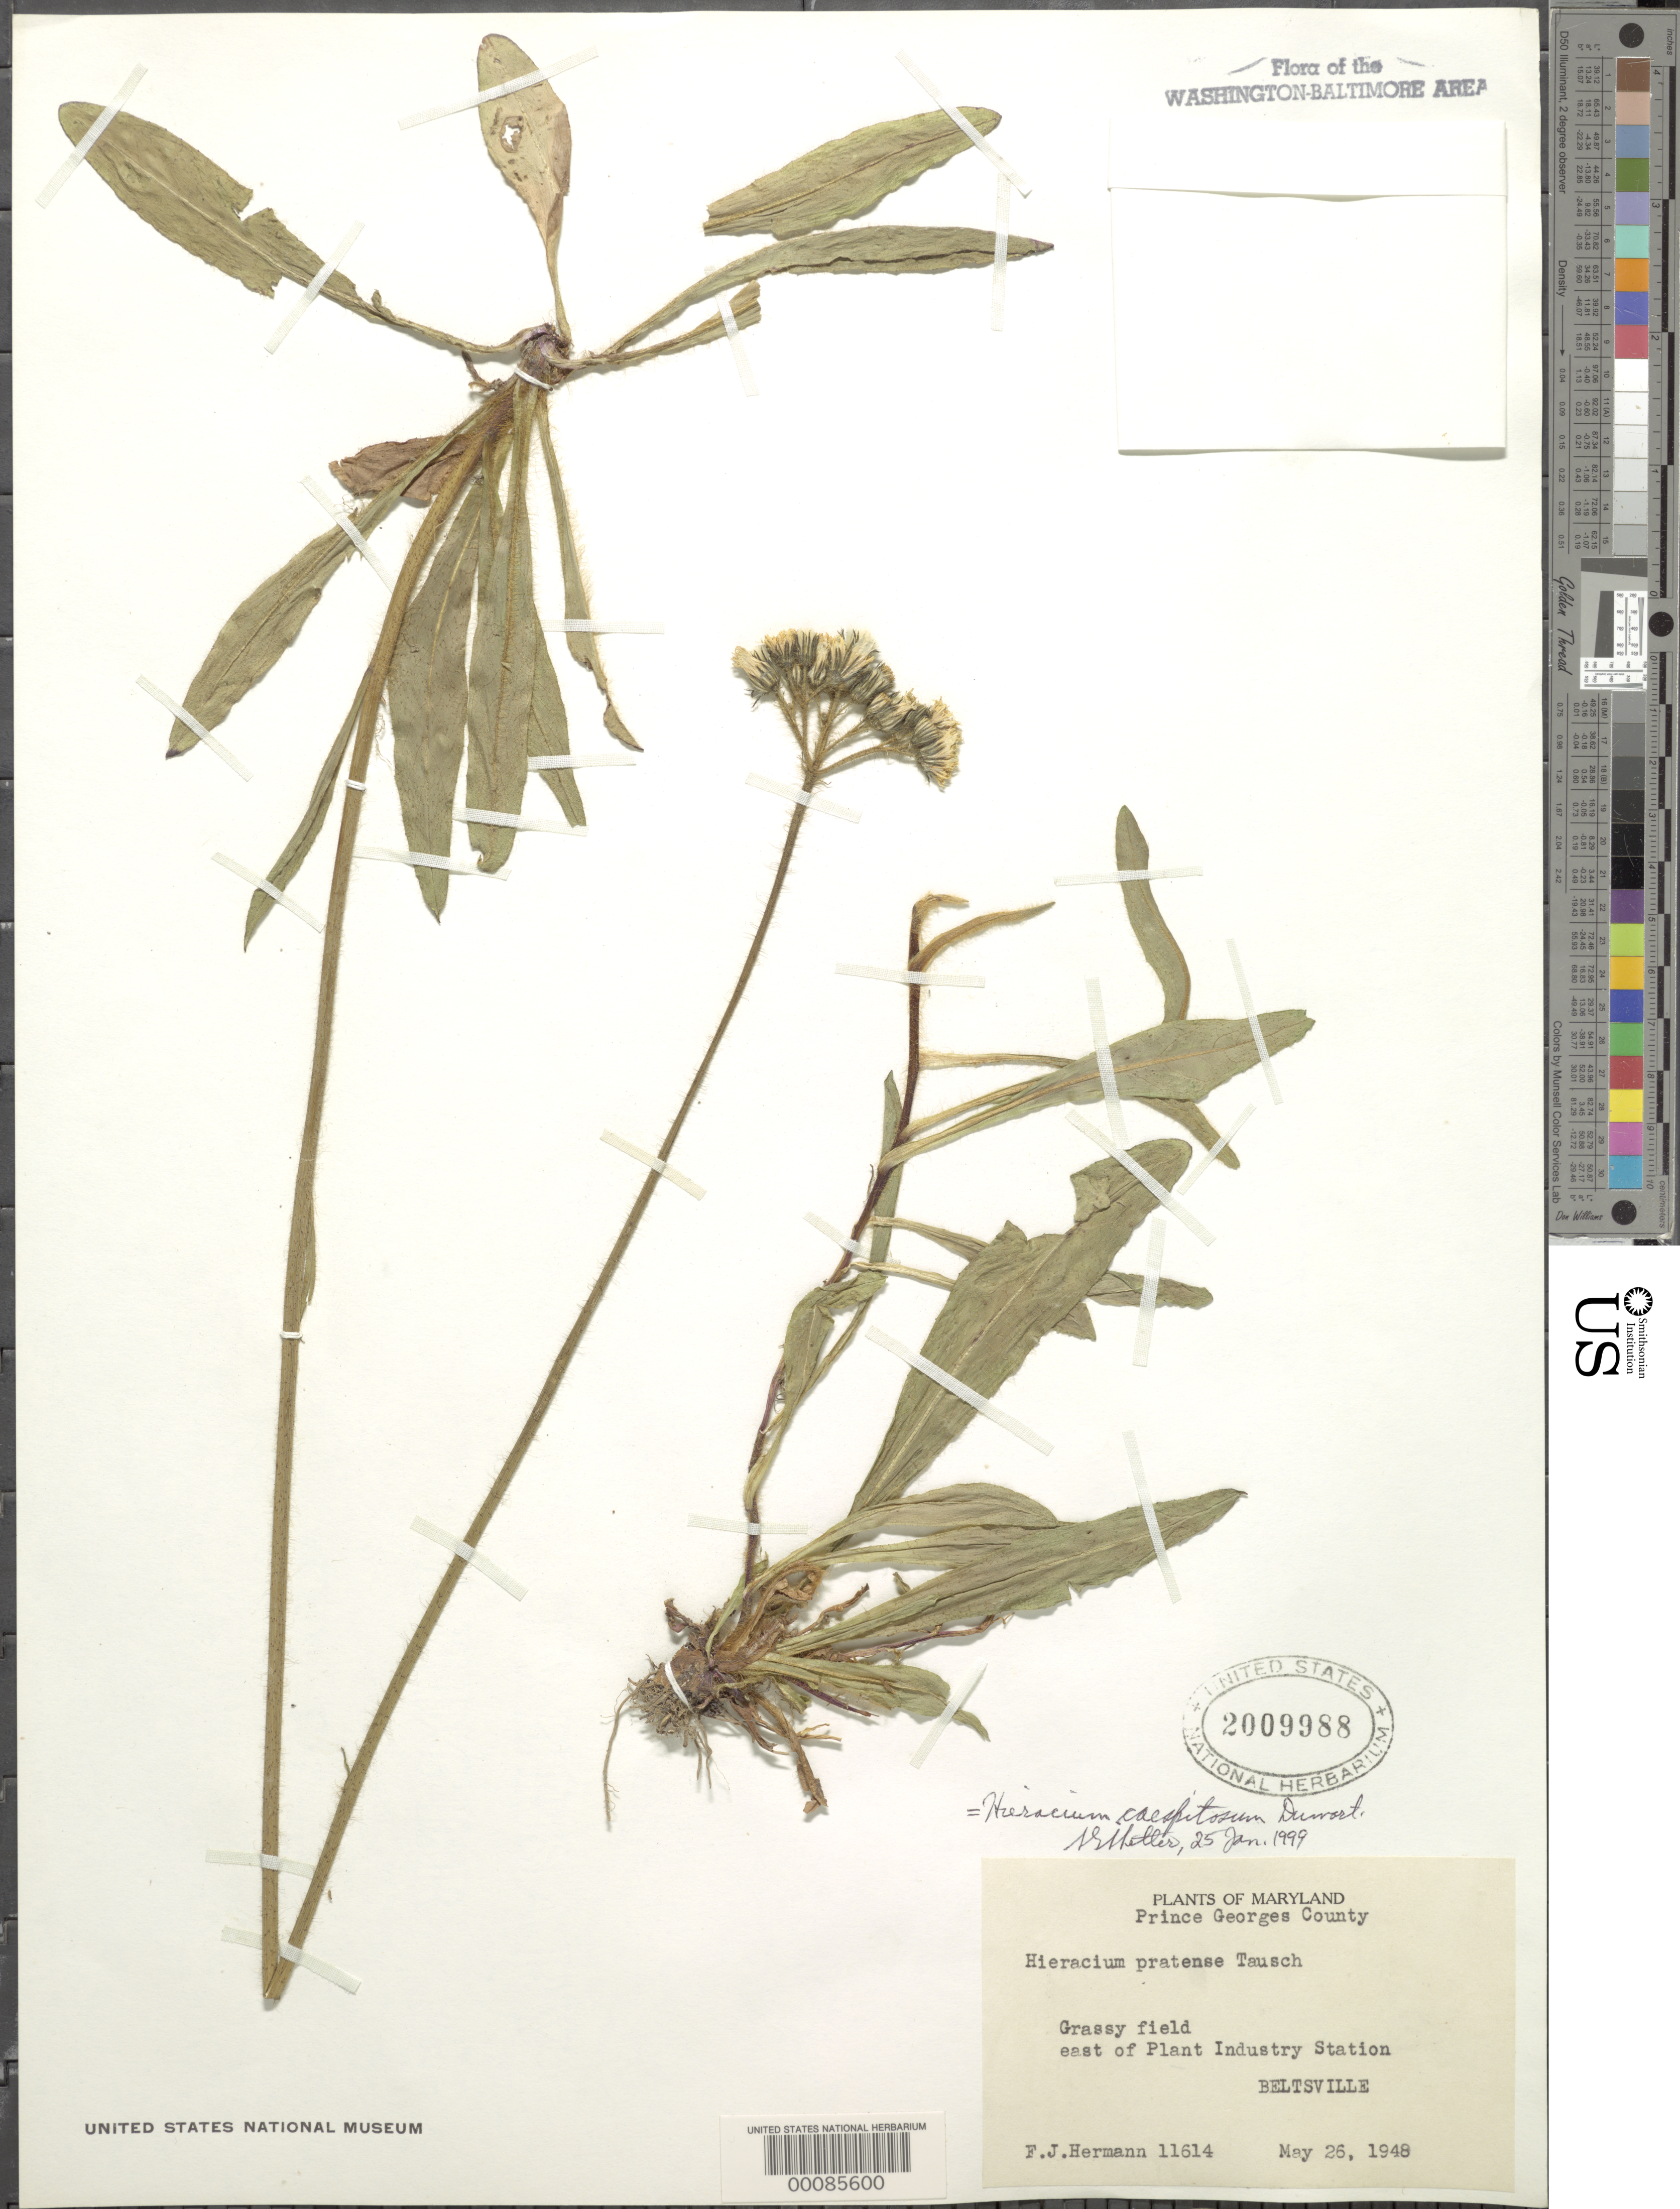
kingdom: Plantae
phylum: Tracheophyta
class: Magnoliopsida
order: Asterales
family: Asteraceae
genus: Pilosella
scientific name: Pilosella caespitosa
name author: (Dumort.) P. D. Sell & C. West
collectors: F. J. Hermann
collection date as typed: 26 May 1948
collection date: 1948-05-26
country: United States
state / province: Maryland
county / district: Prince George's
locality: Beltsville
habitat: Grassy filed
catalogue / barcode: US 2009988